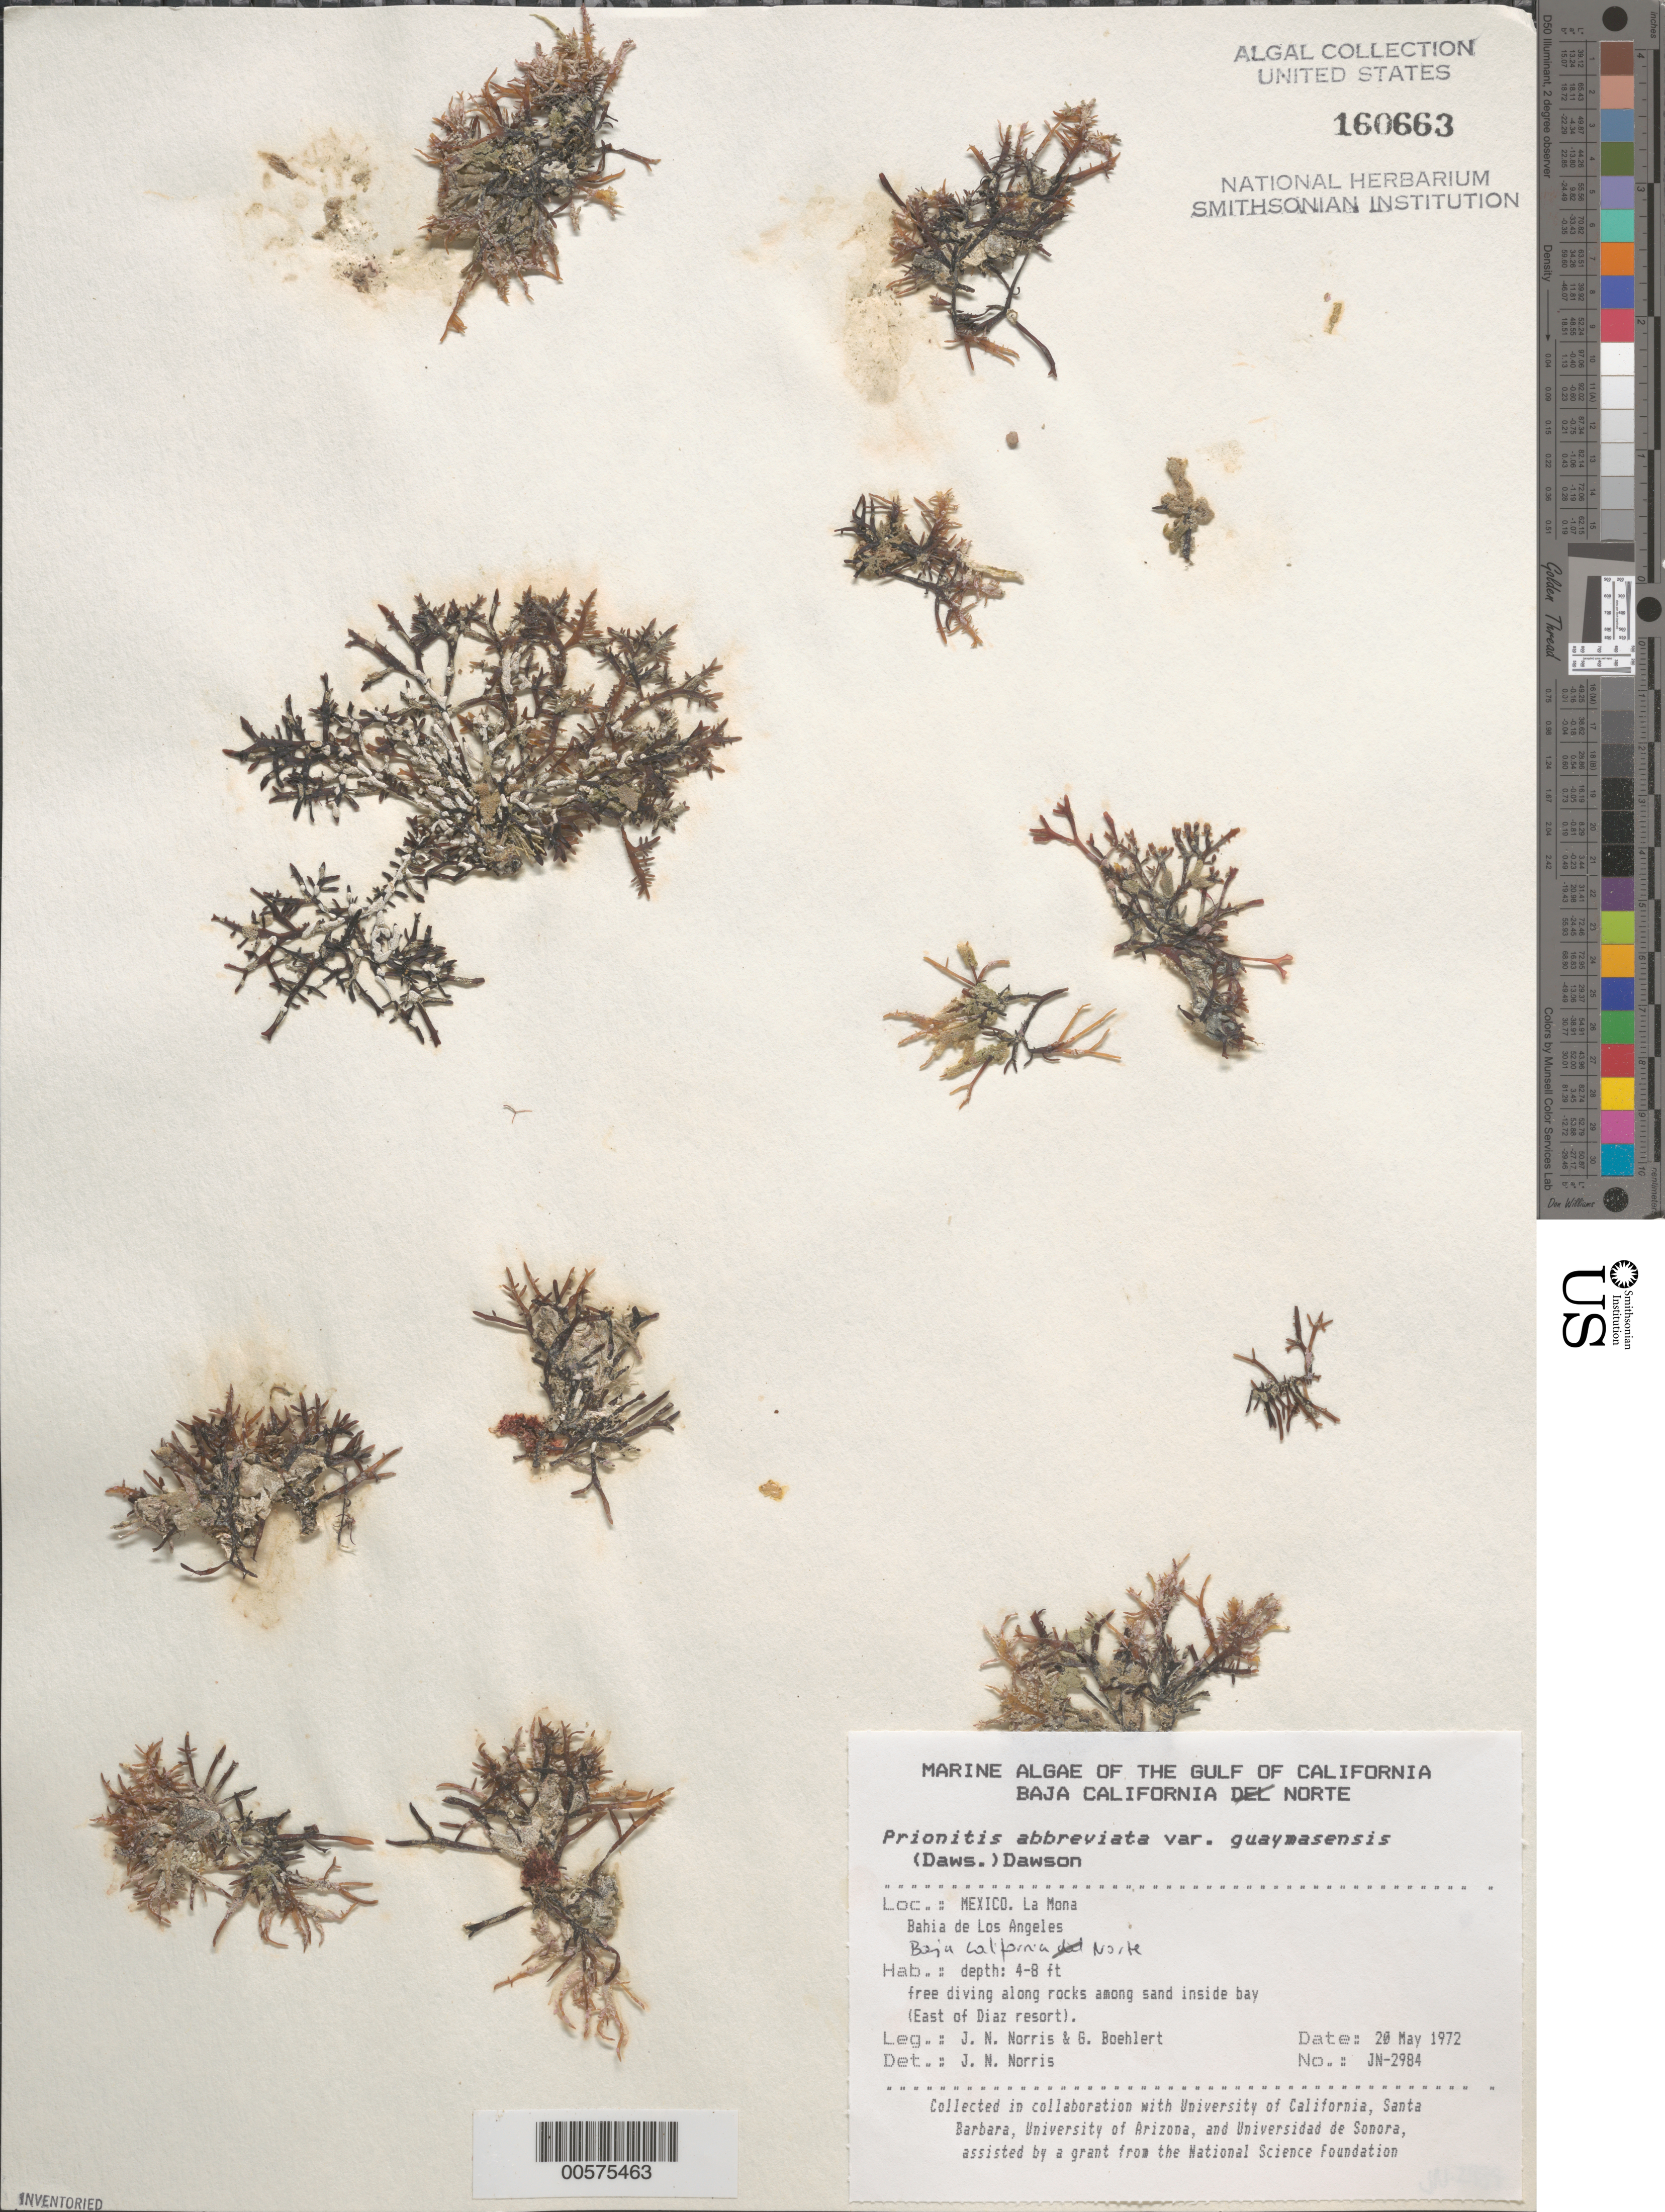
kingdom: Plantae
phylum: Rhodophyta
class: Florideophyceae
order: Cryptonemiales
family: Cryptonemiaceae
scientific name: Prionitis abbreviata var. guaymasensis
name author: (E.Y. Dawson) E.Y. Dawson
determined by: Norris, James N.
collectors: J. N. Norris & G. Boehlert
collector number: JN-2984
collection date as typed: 20 May 1972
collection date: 1972-05-20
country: Mexico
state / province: Baja California Norte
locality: La Mona, Bahia de los Angeles, east of Diaz Resort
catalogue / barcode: US 160663